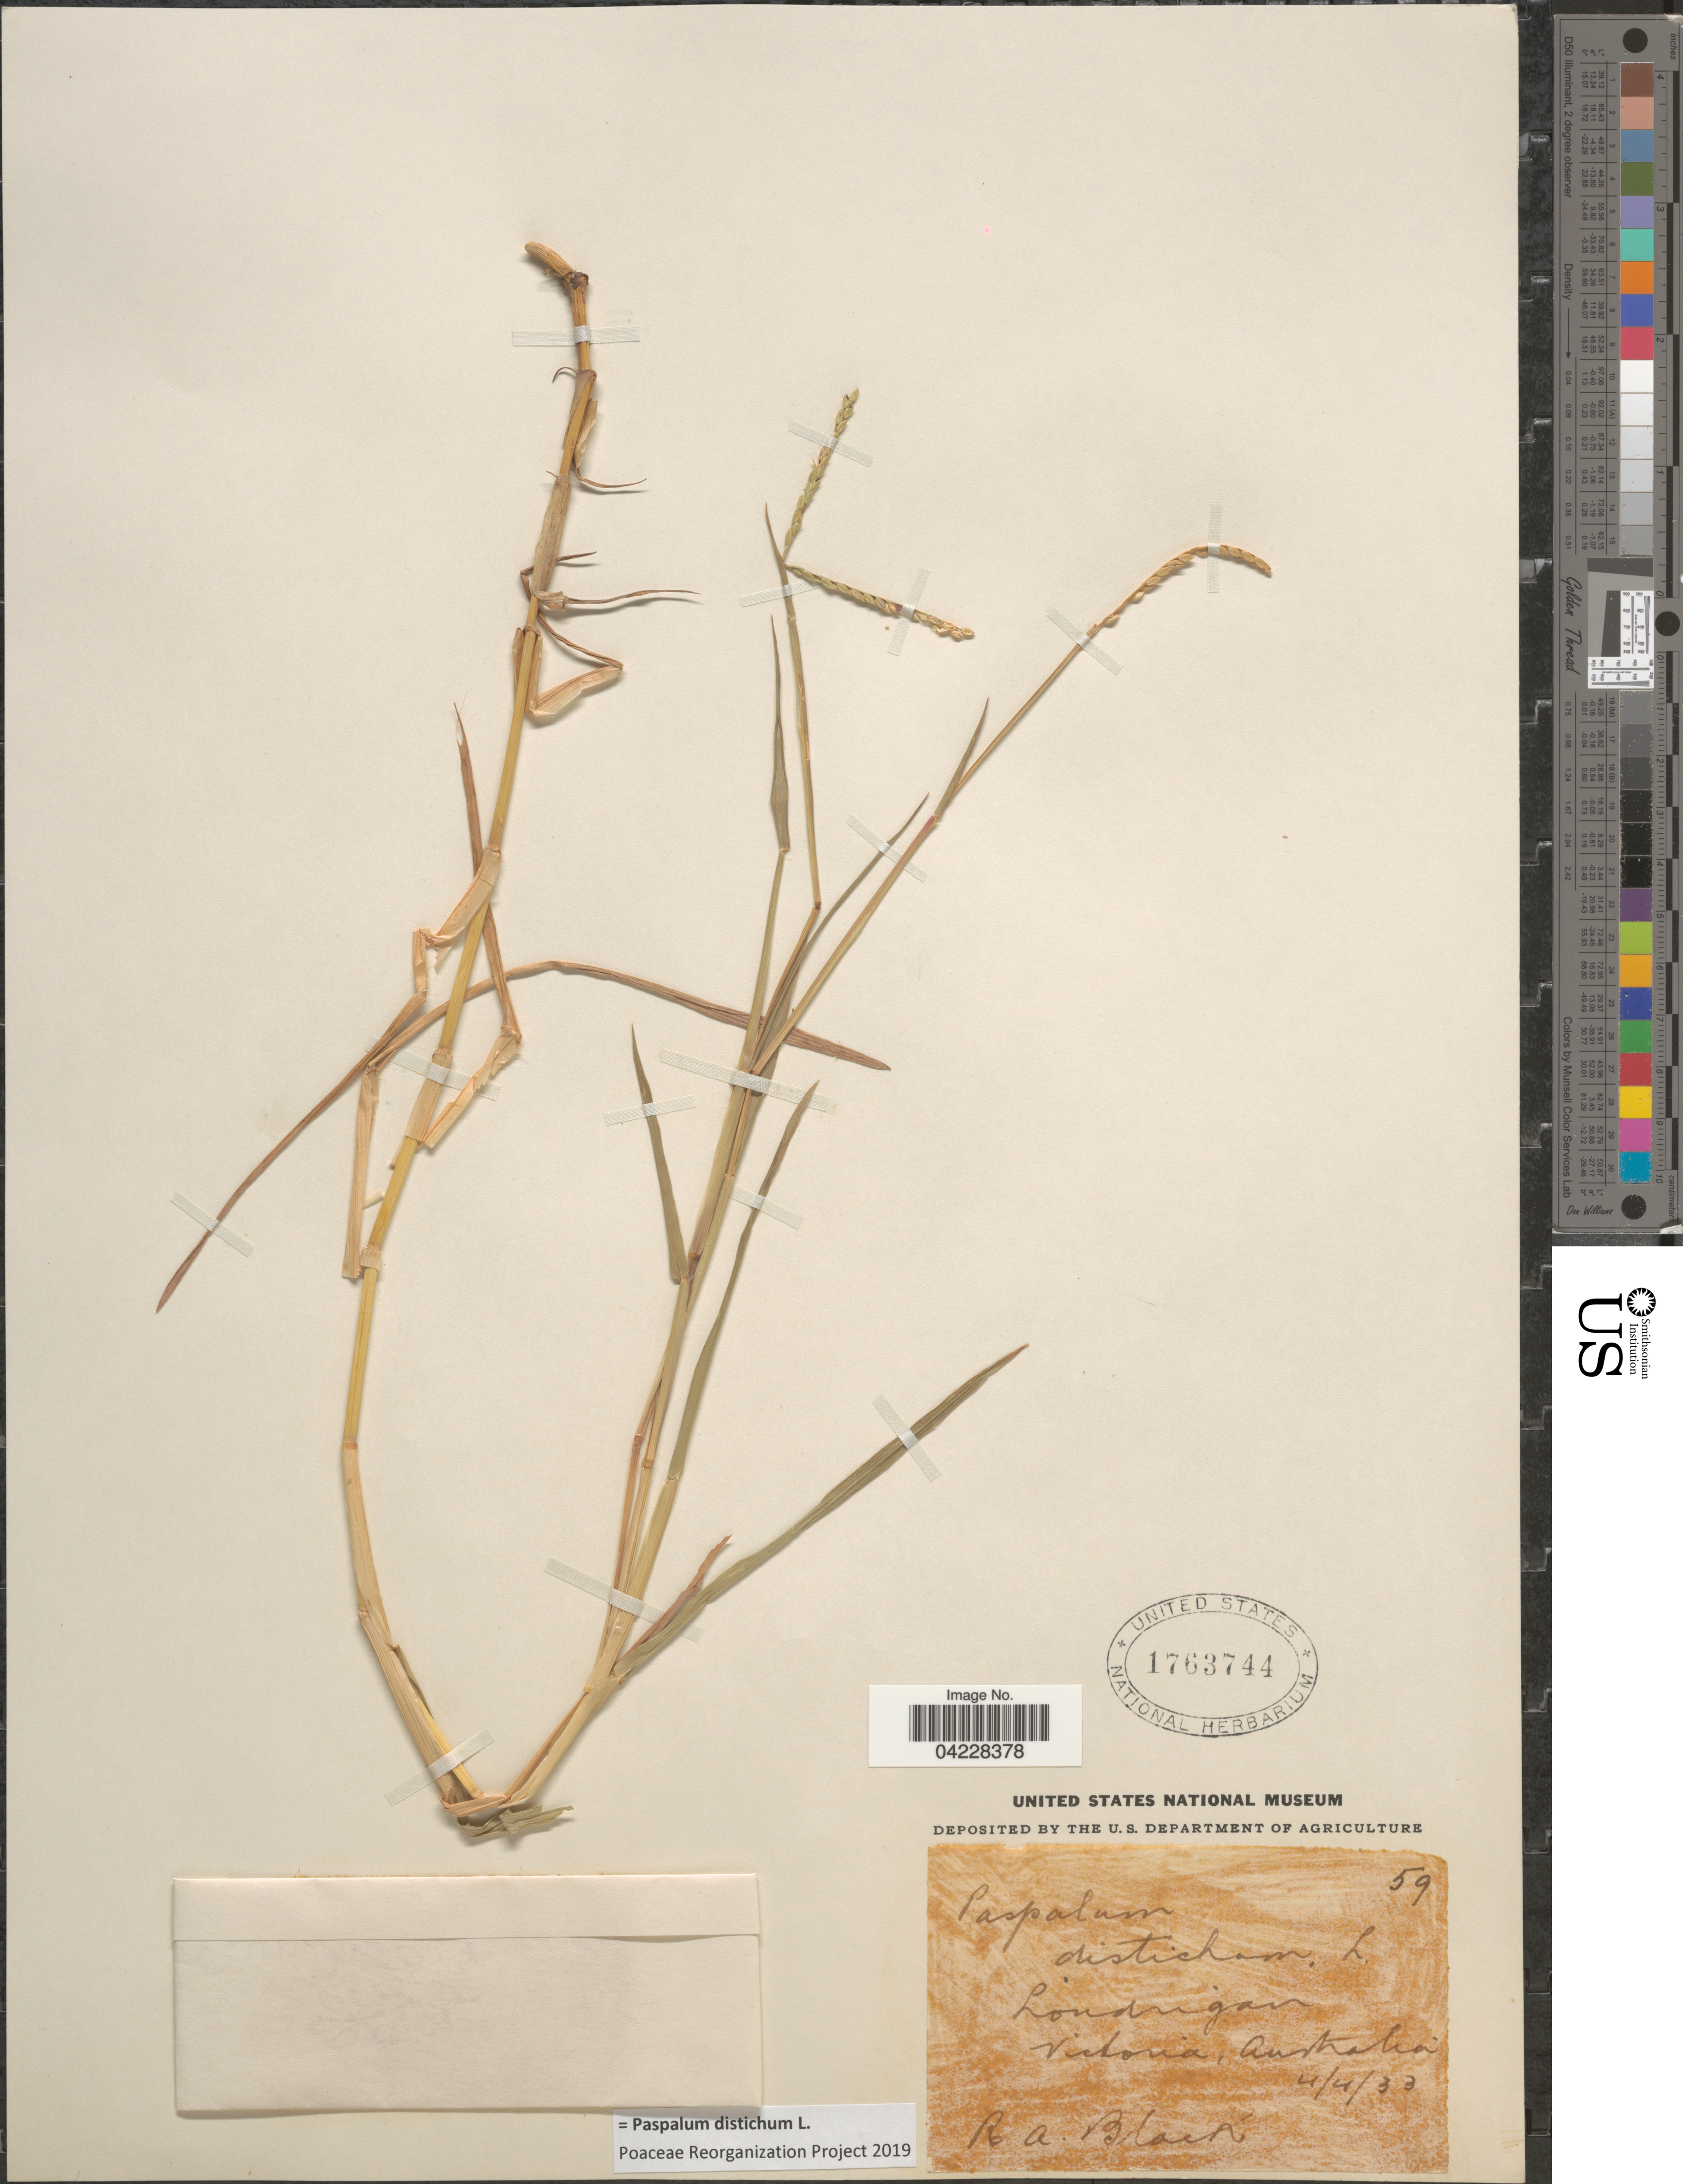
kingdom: Plantae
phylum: Tracheophyta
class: Liliopsida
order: Poales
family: Poaceae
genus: Paspalum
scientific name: Paspalum distichum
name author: L.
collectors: R. A. Black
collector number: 59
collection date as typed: Transcribed d/m/y: 4/4/33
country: Australia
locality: Londrigan. Victoria.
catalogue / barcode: US 1763744